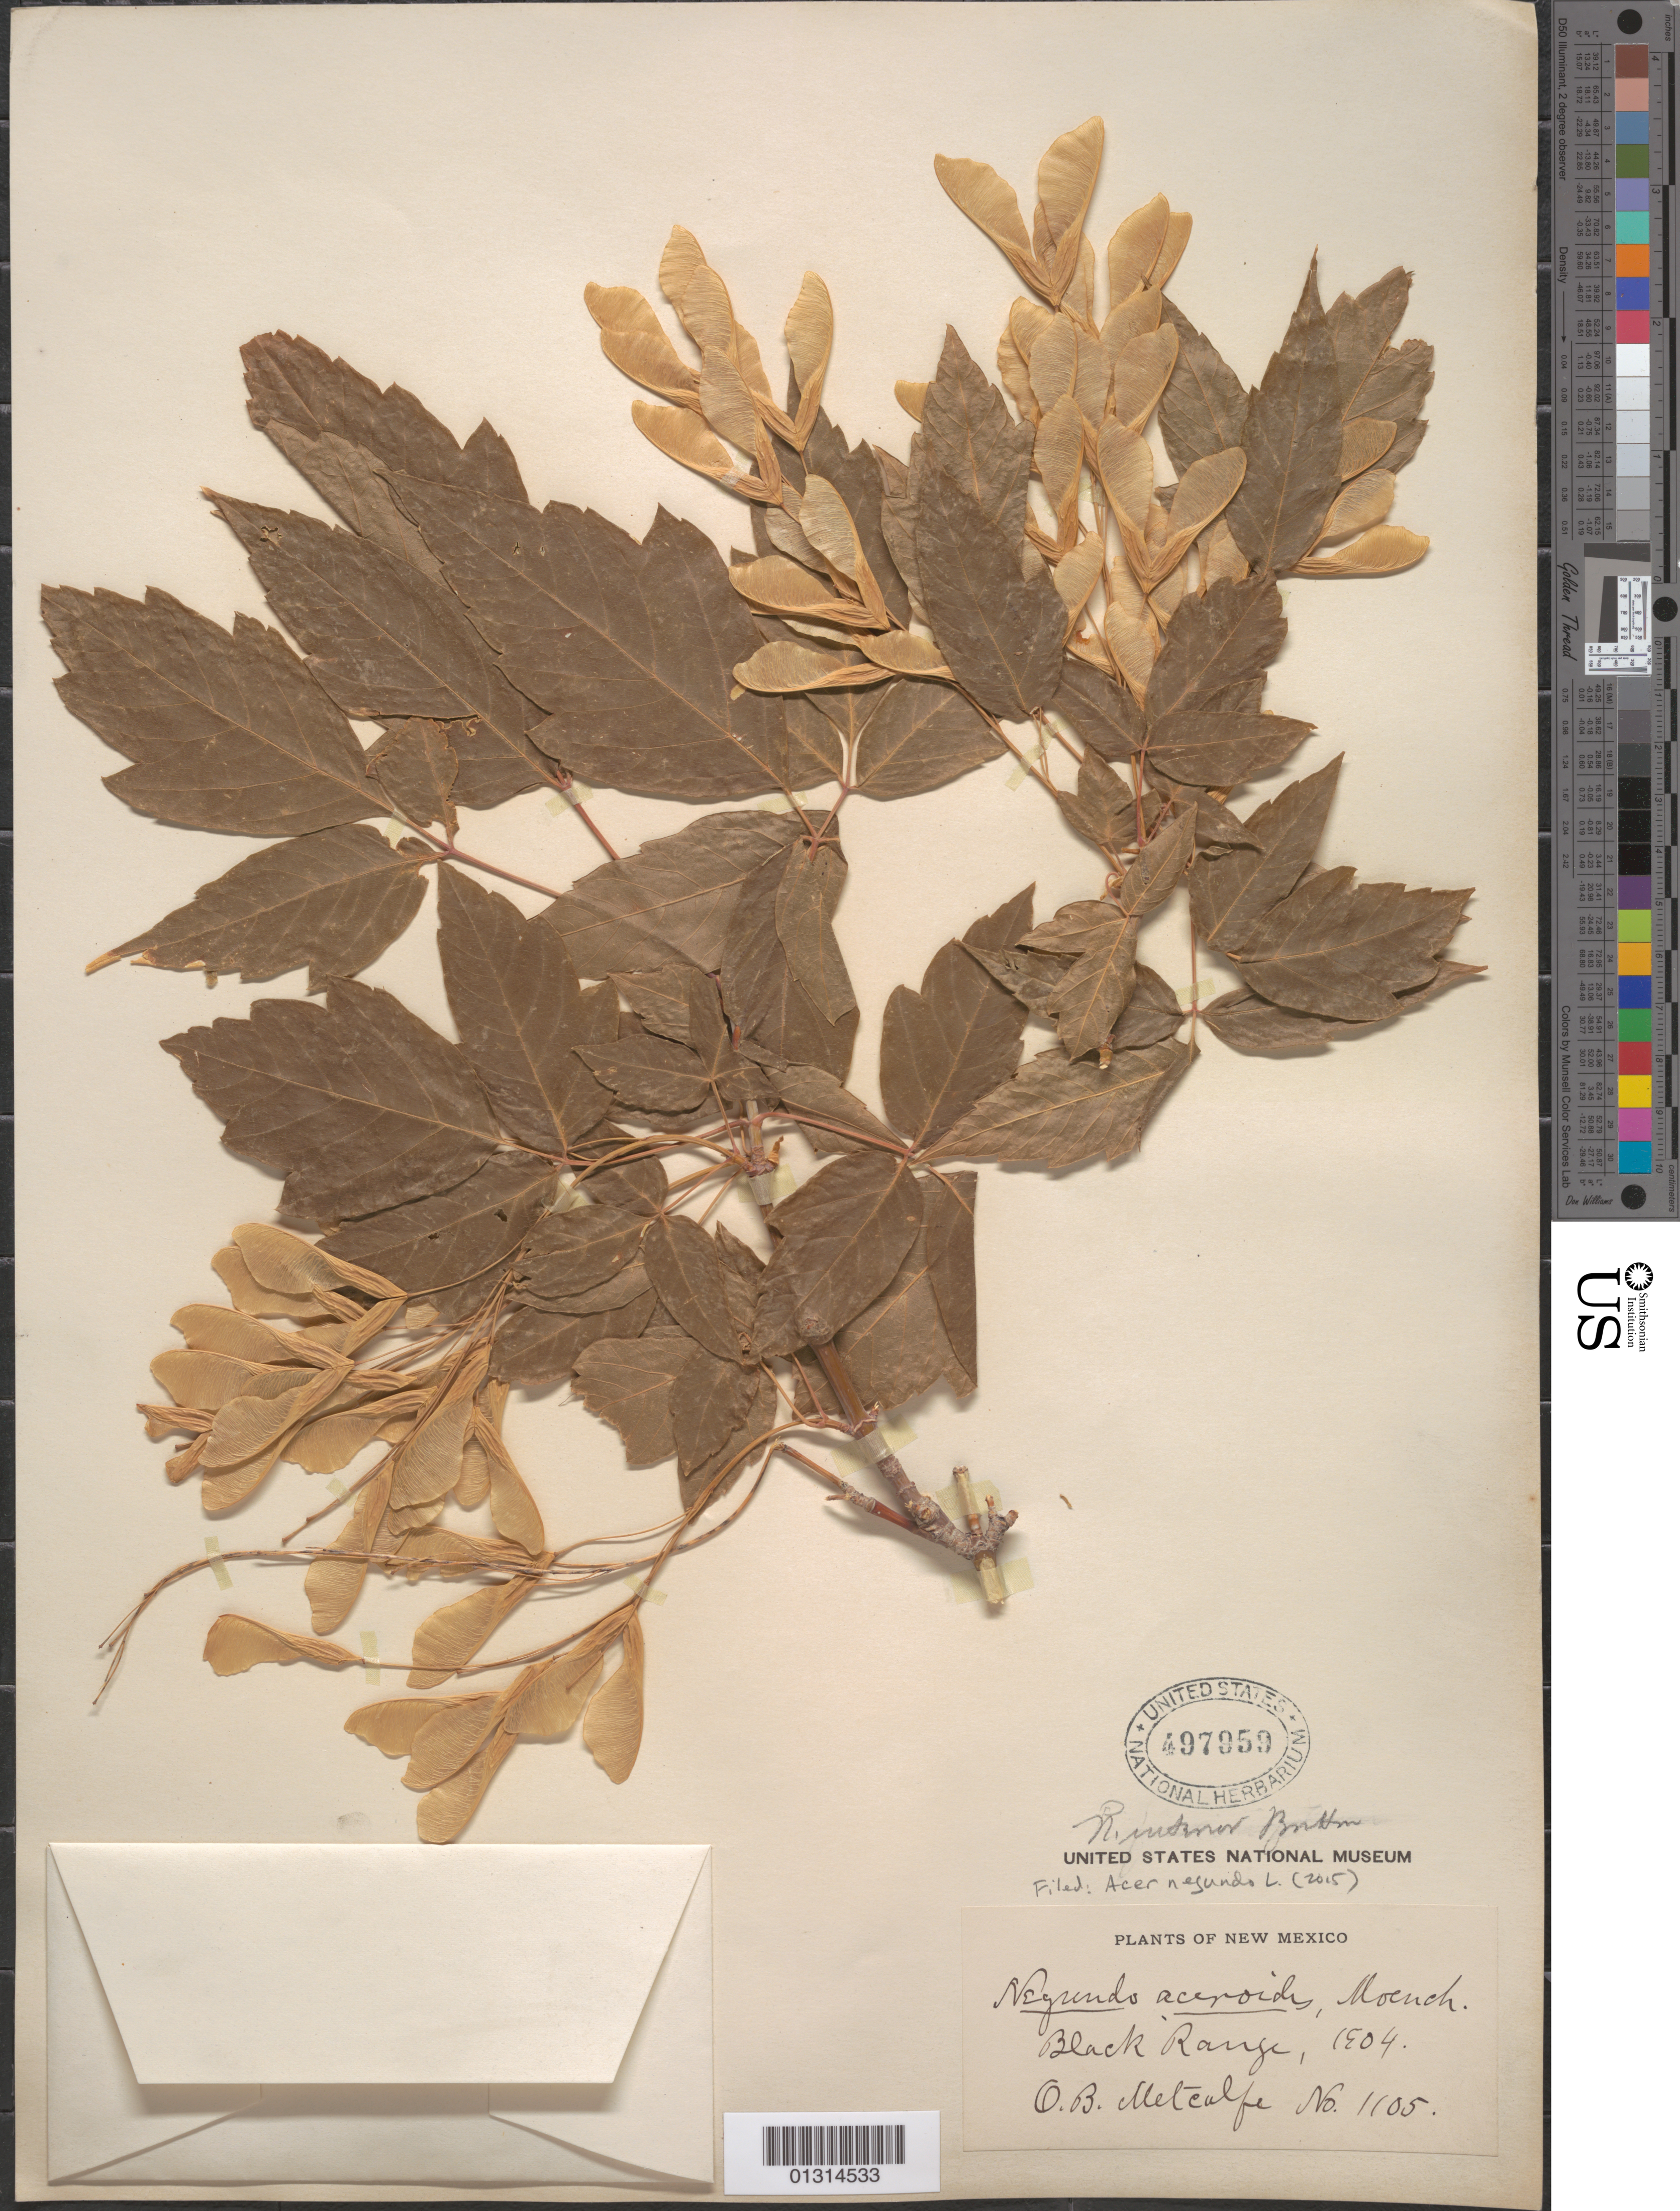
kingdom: Plantae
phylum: Tracheophyta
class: Magnoliopsida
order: Sapindales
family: Sapindaceae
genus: Acer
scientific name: Acer negundo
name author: L.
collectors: O. B. Metcalfe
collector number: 1105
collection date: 1904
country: United States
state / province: New Mexico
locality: Black Range.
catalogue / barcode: US 497959